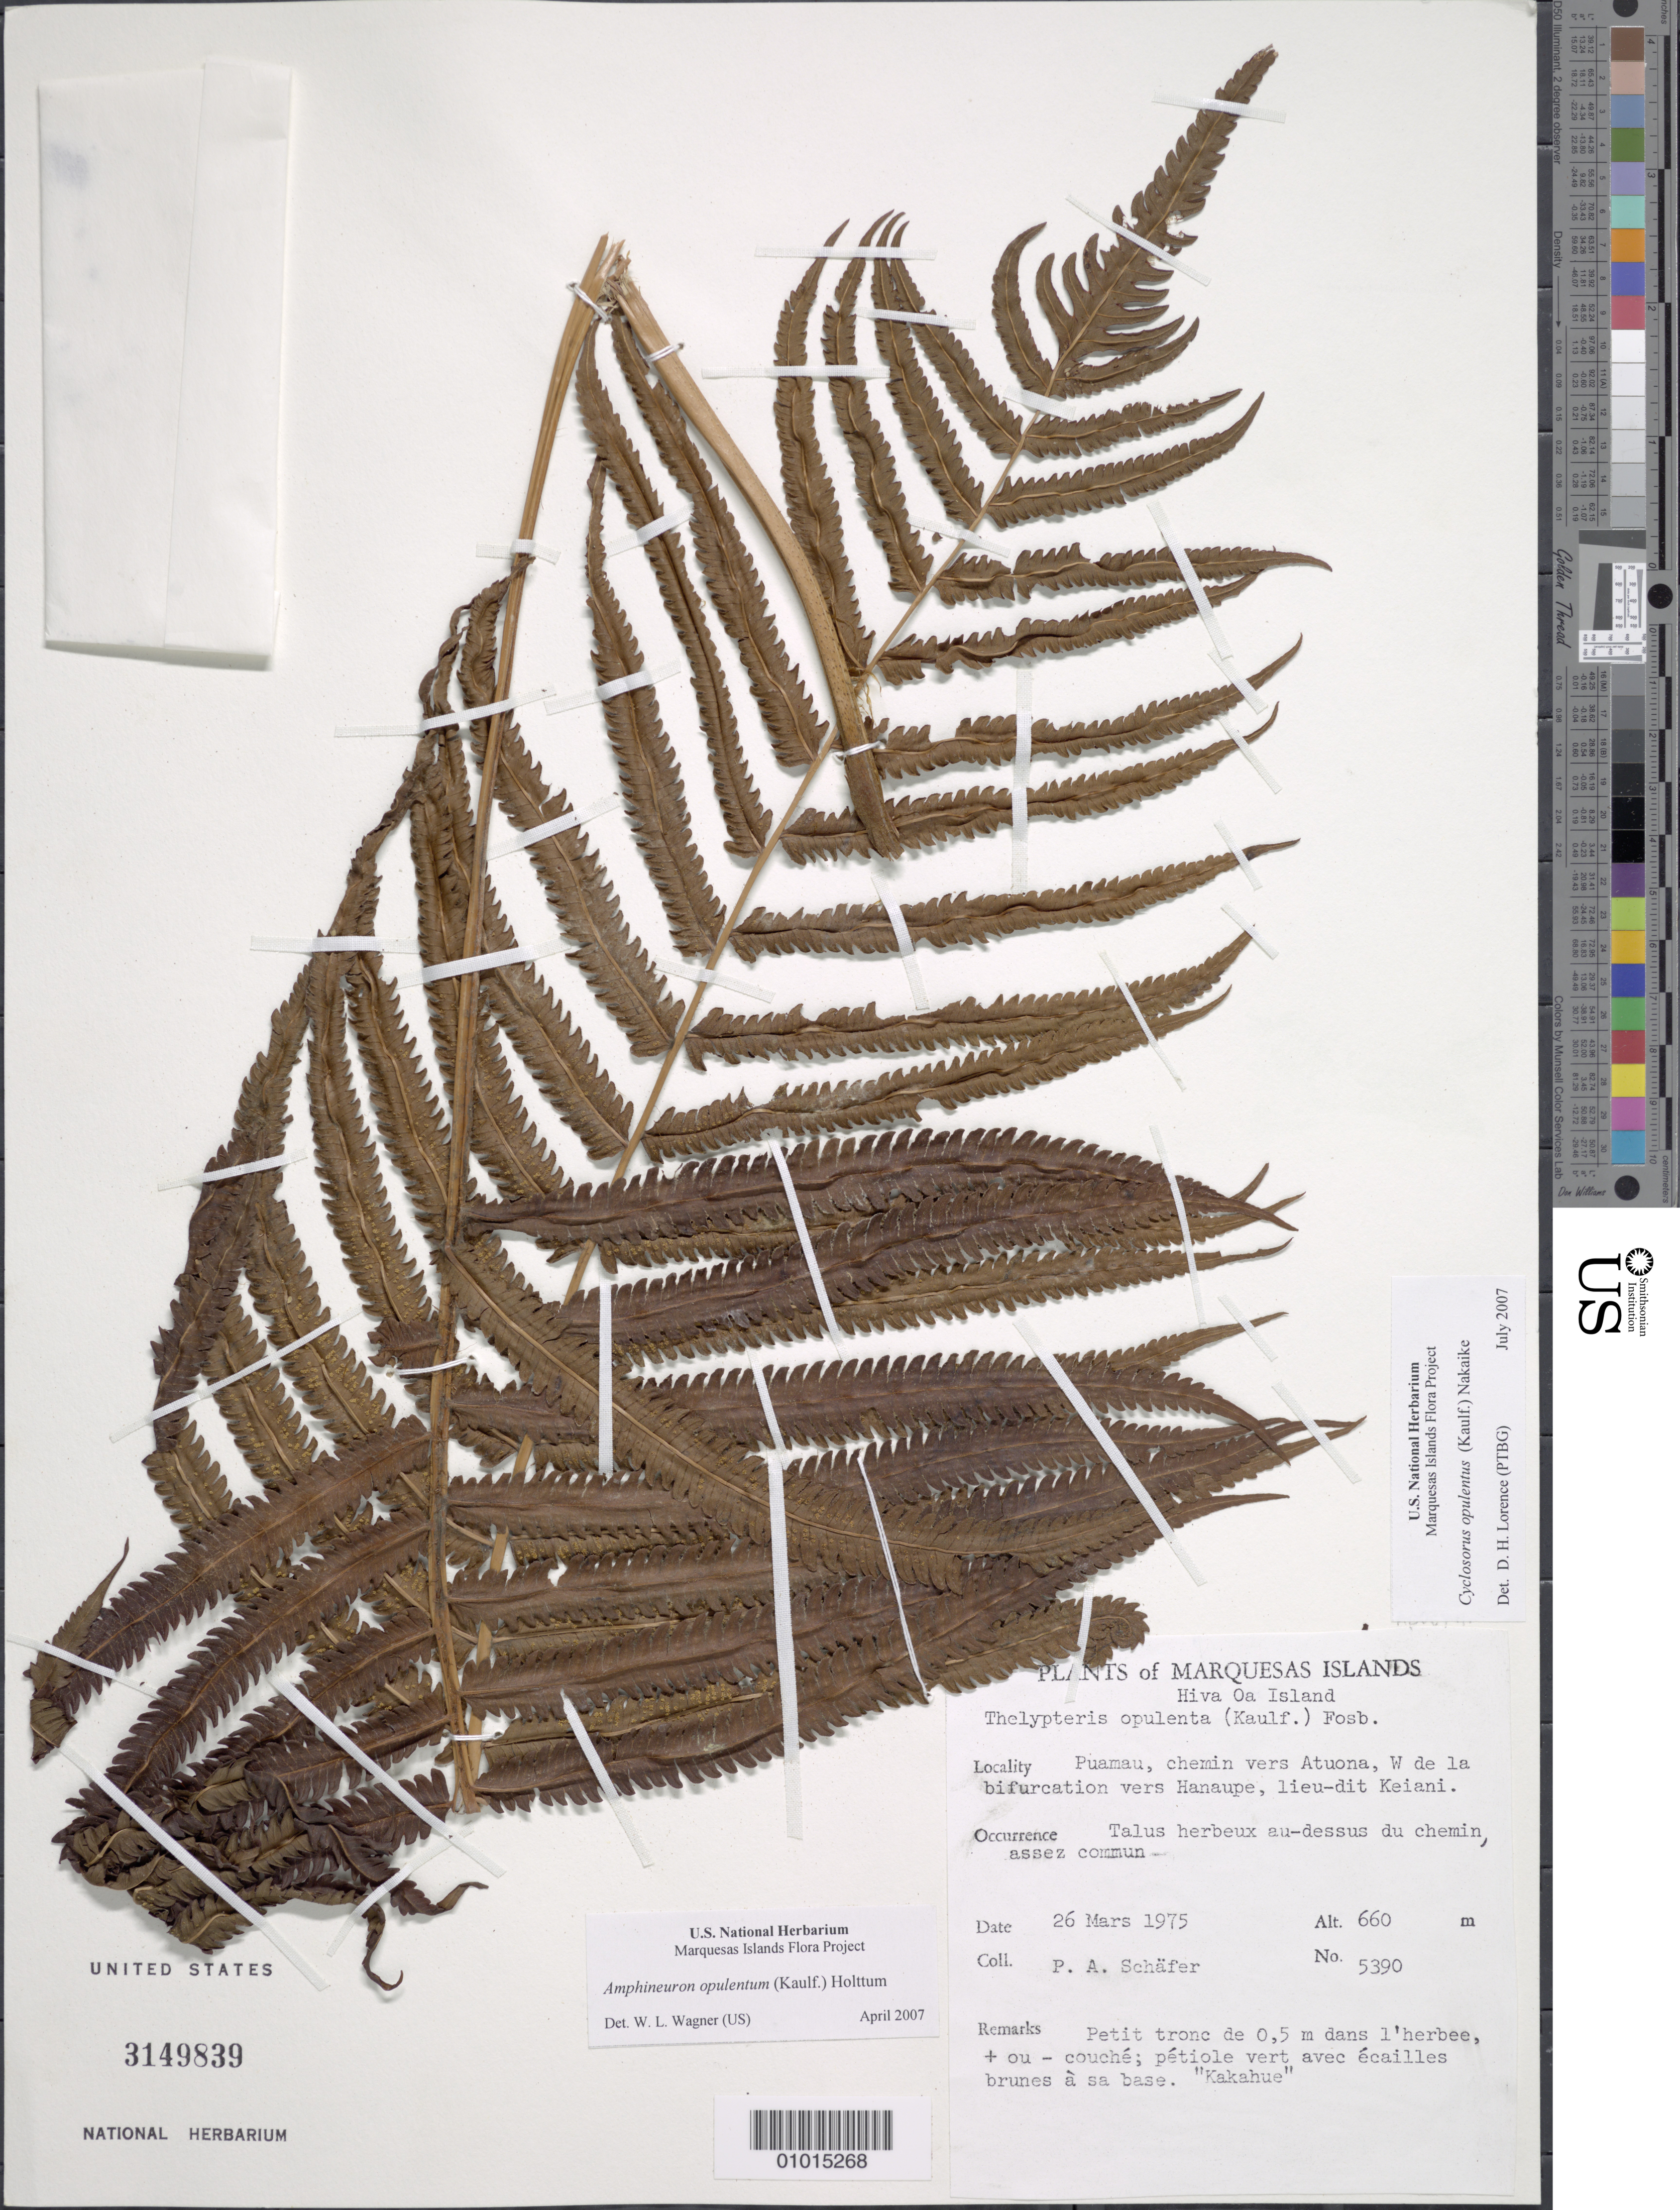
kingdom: Plantae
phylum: Tracheophyta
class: Polypodiopsida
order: Polypodiales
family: Thelypteridaceae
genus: Amphineuron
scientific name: Amphineuron opulentum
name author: (Kaulf.) Holttum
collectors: P. A. Schäfer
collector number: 5390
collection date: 1975-03-26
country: French Polynesia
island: Hiva Oa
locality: Puamau, chemin vers Atuona, W de la bifurcation vers Hanaupe, lieu-dit Keiani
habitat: Talus herbeux au-dessus du chemin; assez commun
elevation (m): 660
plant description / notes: = Amphineuron opulentum(Kaulf.) Holtt.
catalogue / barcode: US 3149839